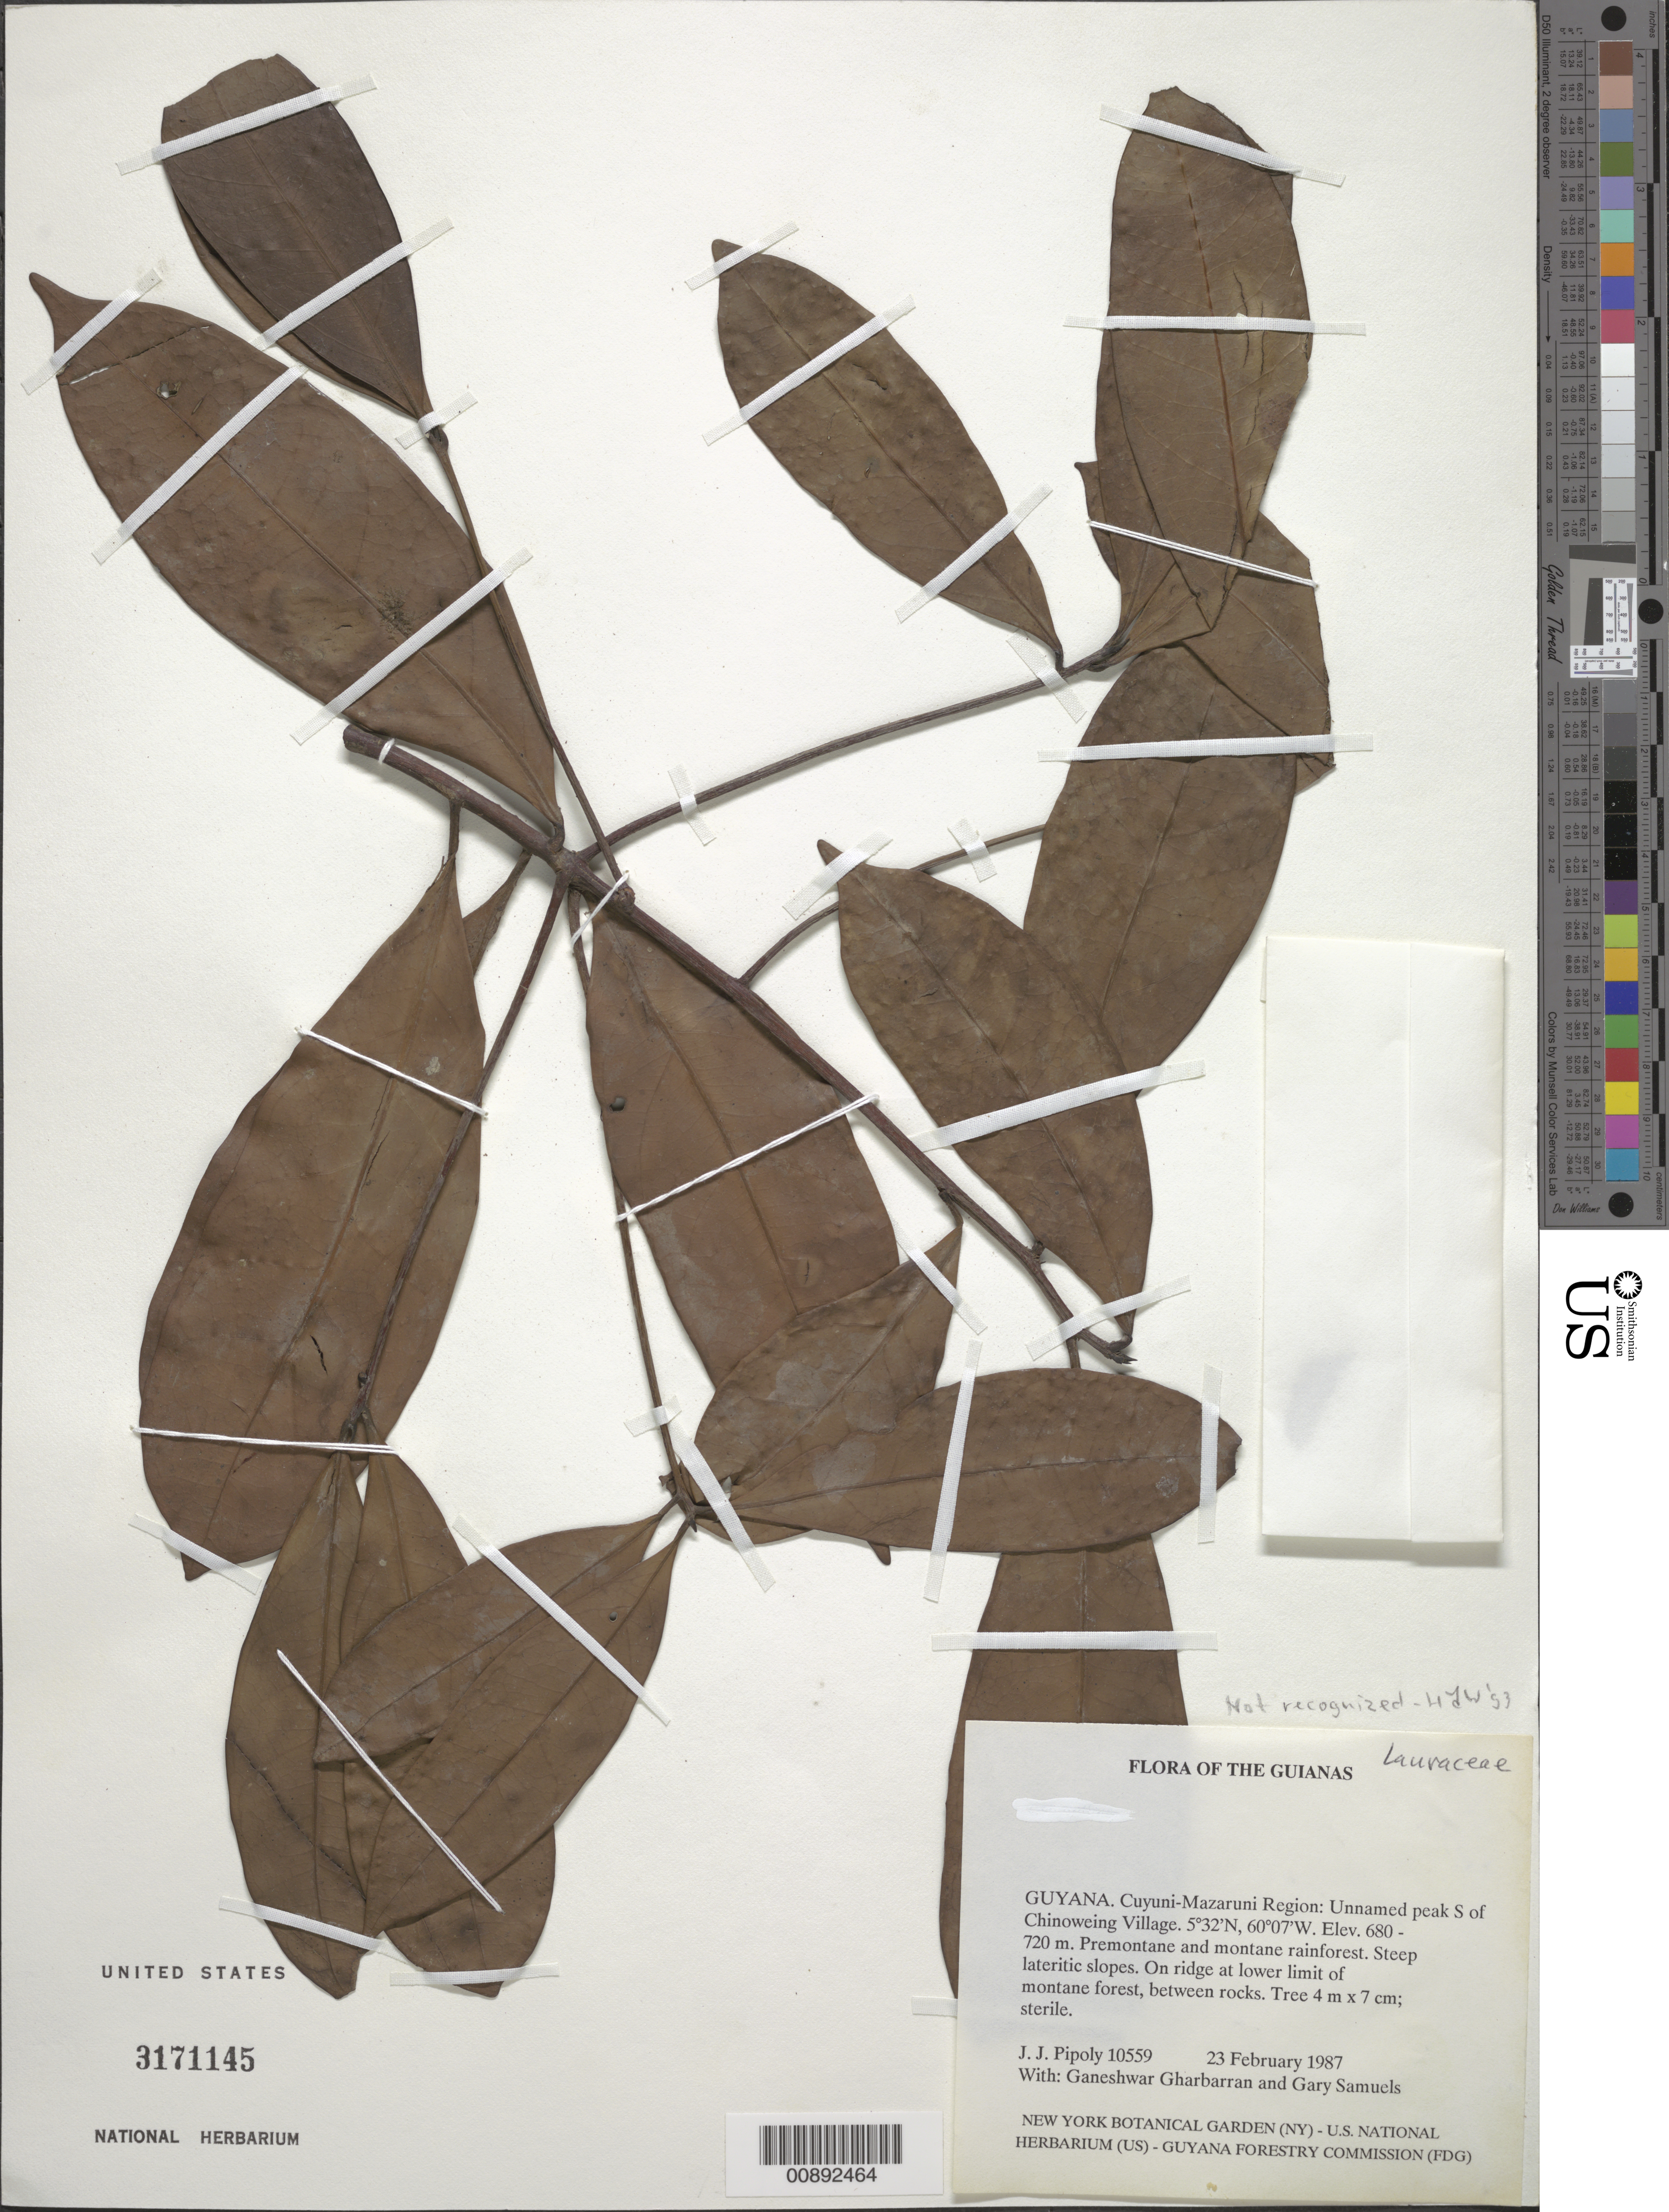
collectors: J. J. Pipoly, G. Gharbarran & G. Samuels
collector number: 10559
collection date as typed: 23 February 1987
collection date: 1987-02-23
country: Guyana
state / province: Cuyuni-Mazaruni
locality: Unnamed peak S of Chinoweing Village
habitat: Premontane and montane rainforest. Steep lateritic slopes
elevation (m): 680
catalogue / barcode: US 3171145